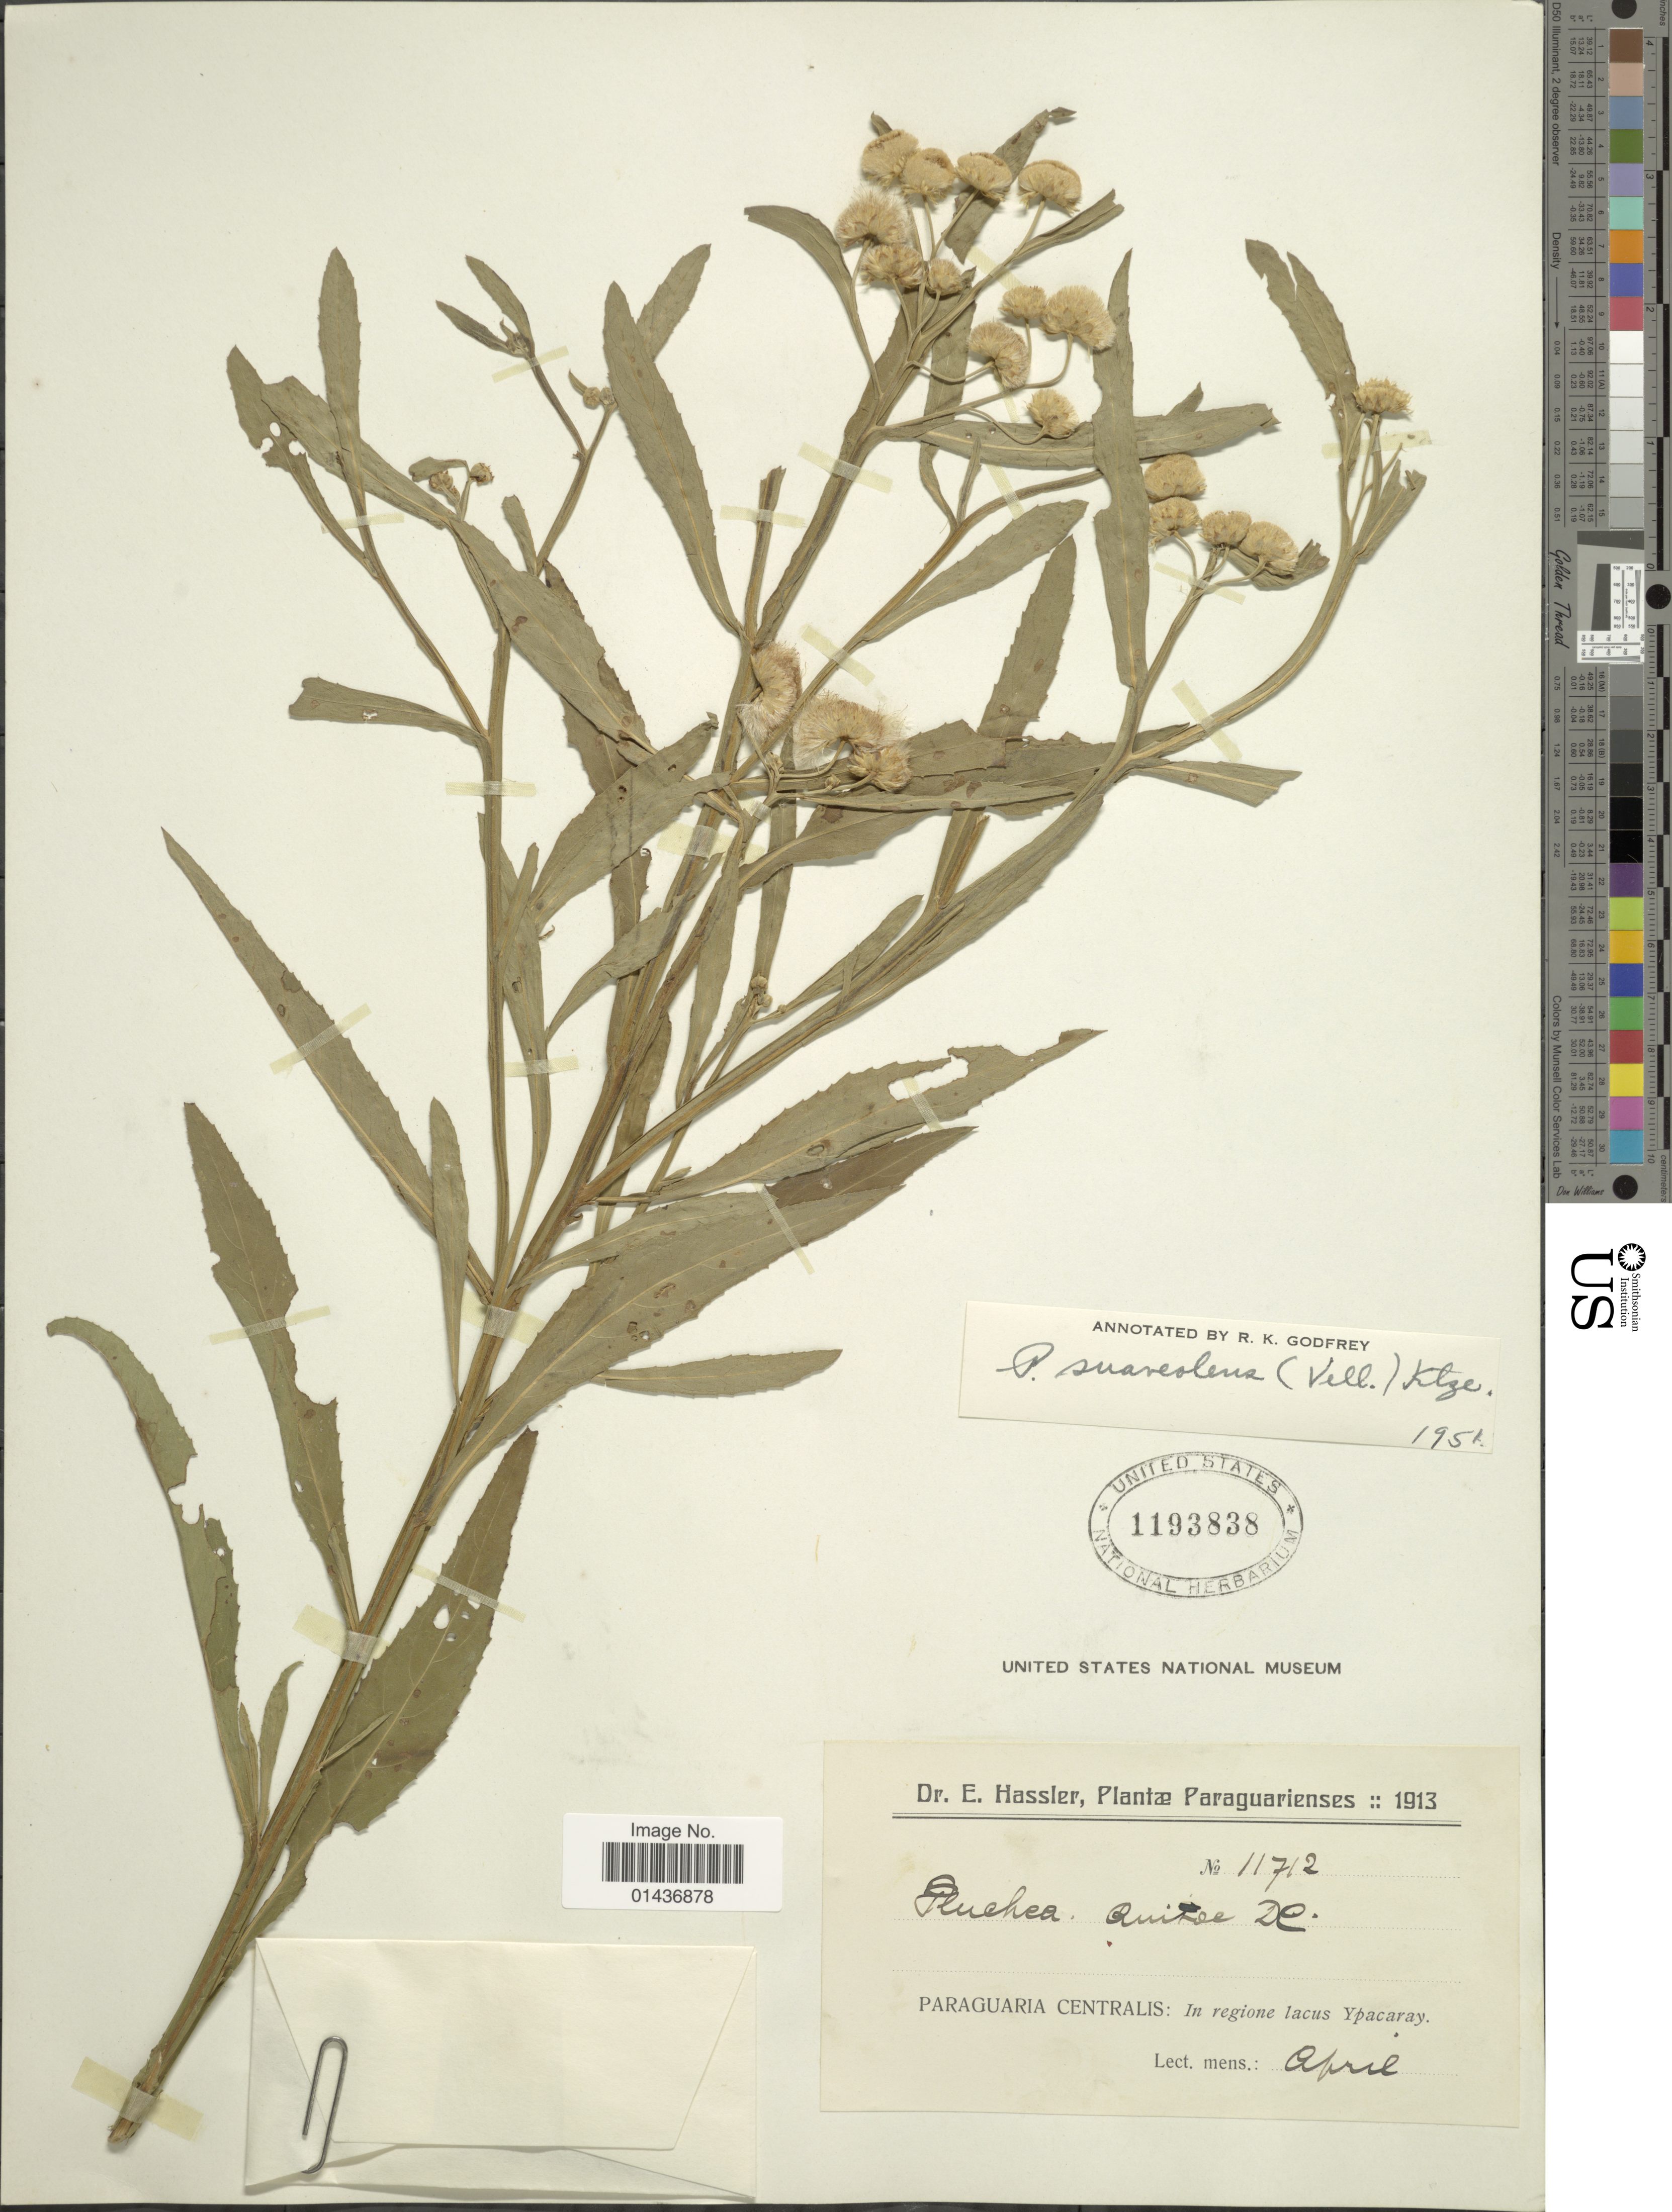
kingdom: Plantae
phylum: Tracheophyta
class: Magnoliopsida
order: Asterales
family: Asteraceae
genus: Pluchea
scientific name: Pluchea suaveolens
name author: (Vell.) Kuntze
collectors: E. Hassler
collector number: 11712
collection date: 1913-04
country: Paraguay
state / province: Central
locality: Paraguaria Centralis: In regione lacus Ypacaracay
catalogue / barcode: US 1193838